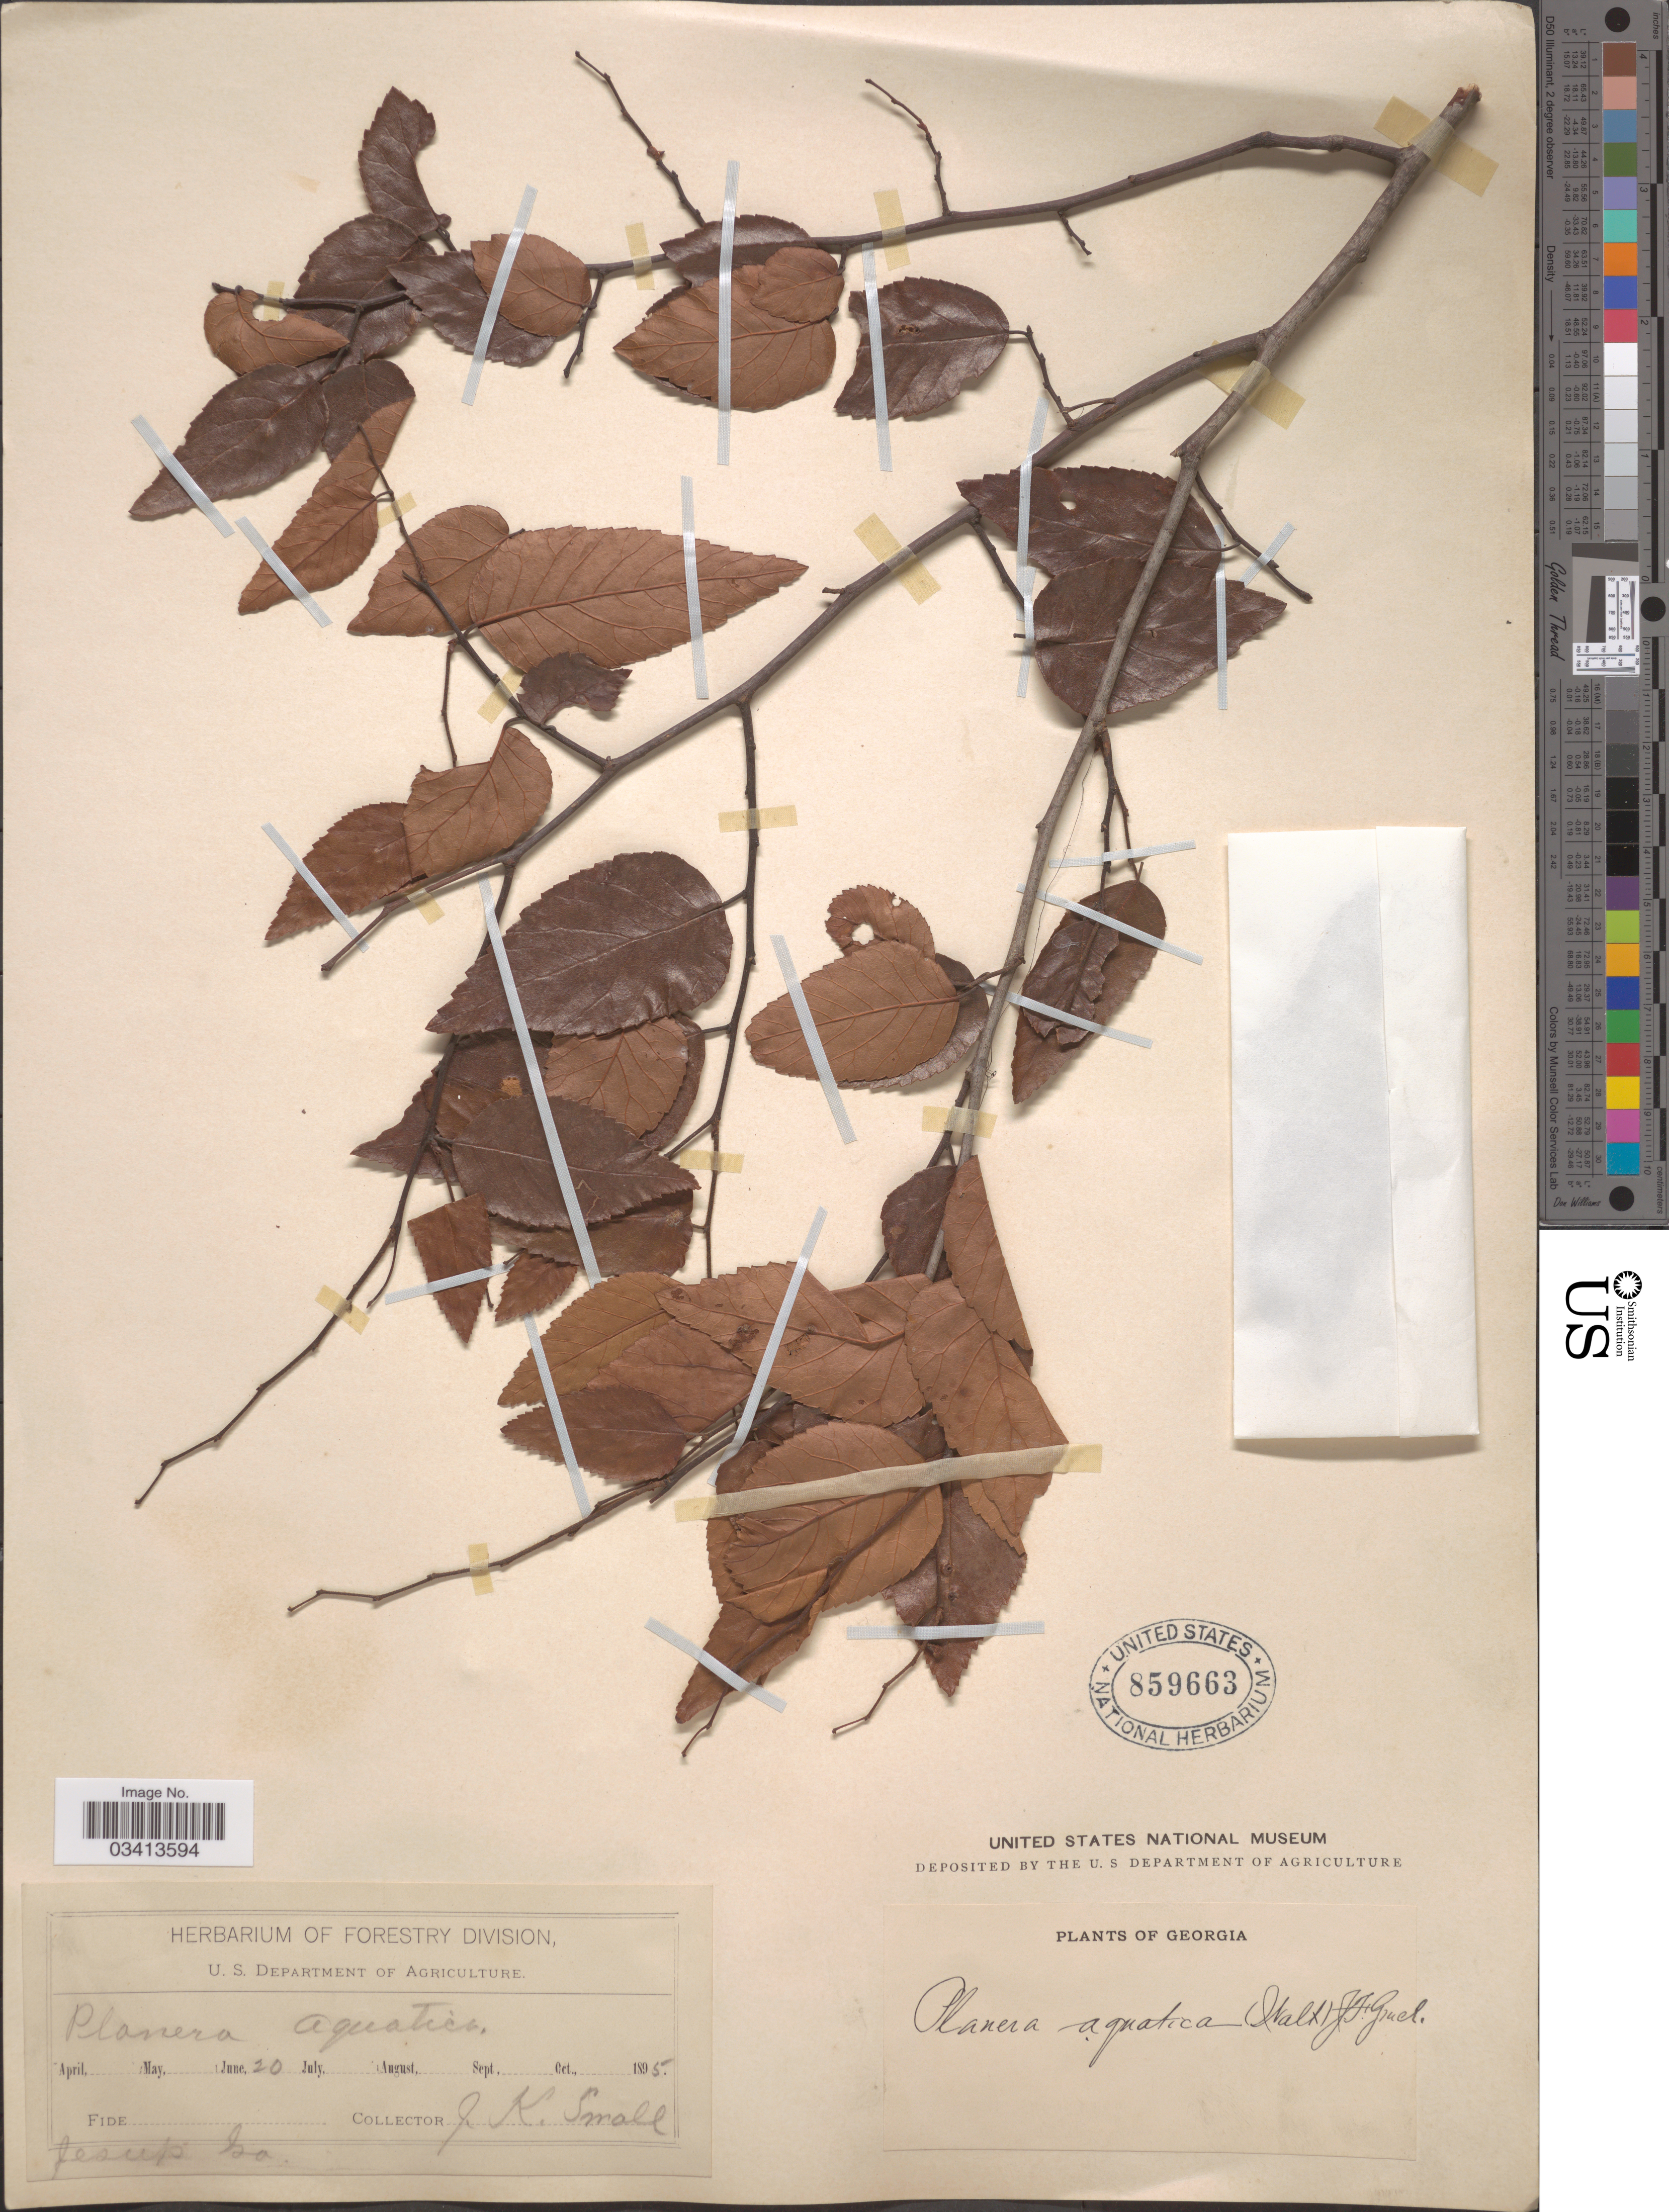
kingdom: Plantae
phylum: Tracheophyta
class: Magnoliopsida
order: Rosales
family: Ulmaceae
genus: Planera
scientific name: Planera aquatica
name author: J.F. Gmel.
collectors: J. K. Small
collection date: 1895-06-20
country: United States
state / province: Georgia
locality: Jesup.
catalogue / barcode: US 859663